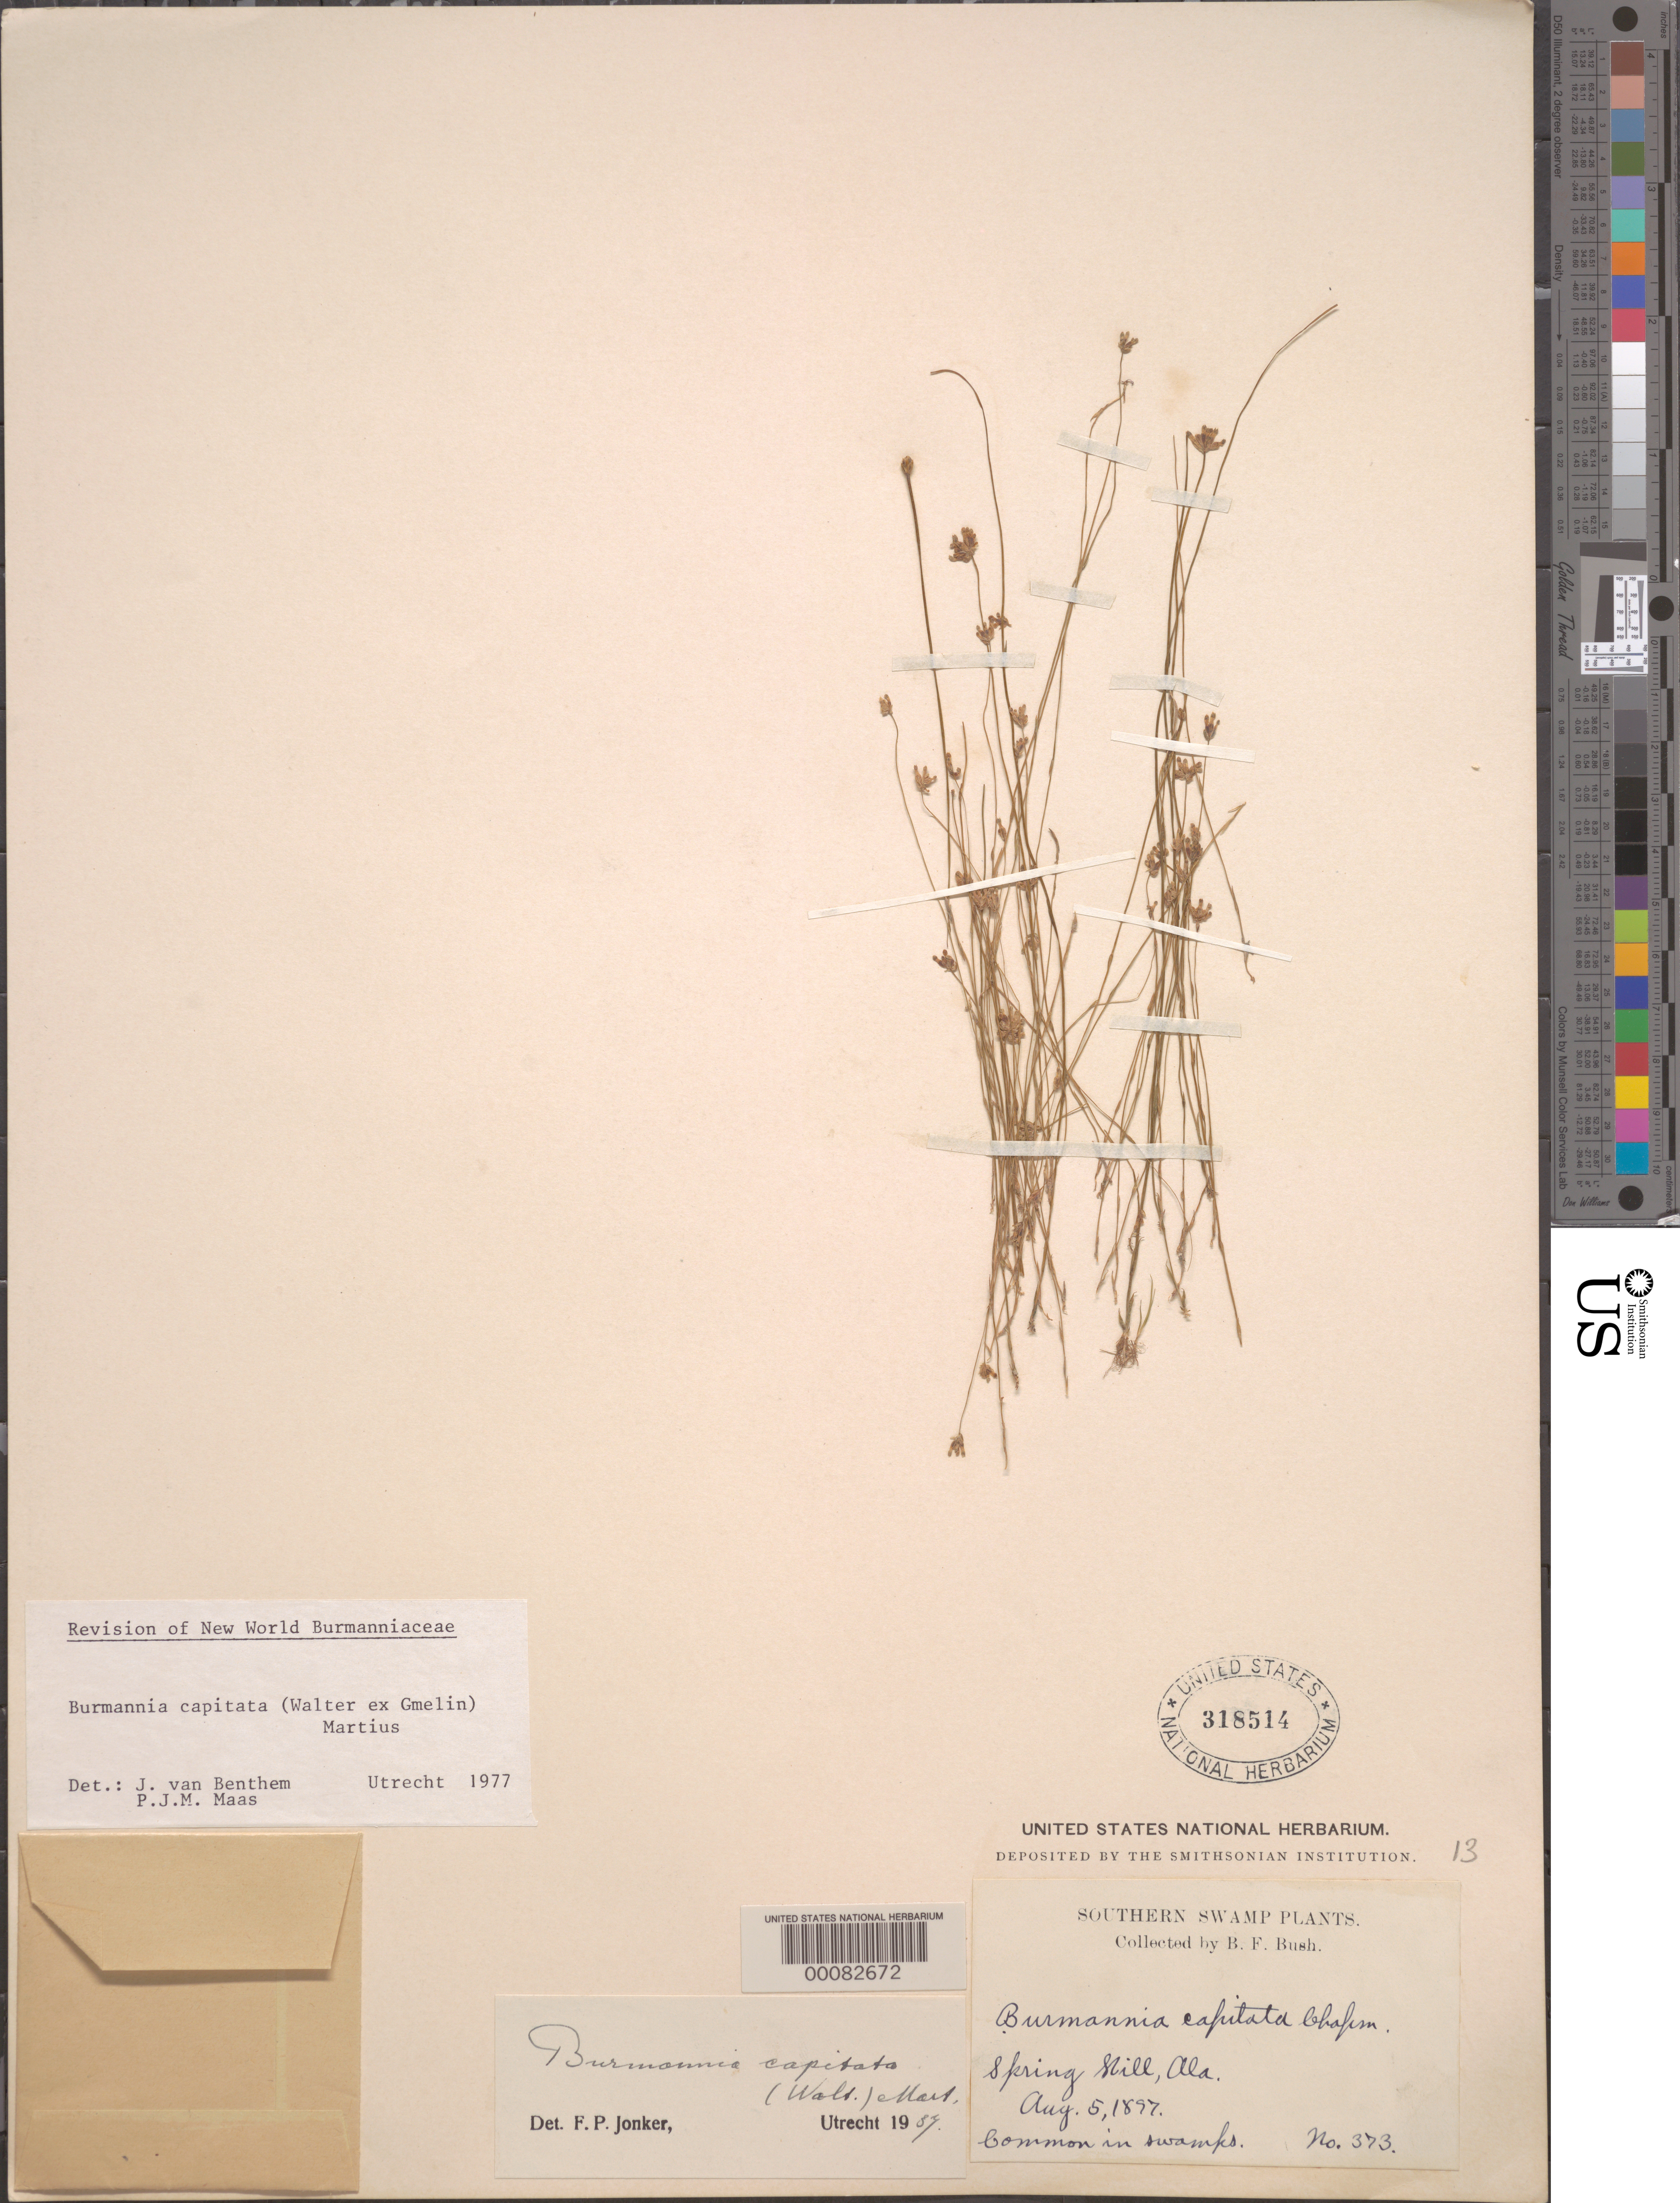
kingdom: Plantae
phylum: Tracheophyta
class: Liliopsida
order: Dioscoreales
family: Burmanniaceae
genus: Burmannia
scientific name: Burmannia capitata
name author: (Walter ex J.F. Gmel.) Mart.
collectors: B. F. Bush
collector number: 373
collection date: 1897-08-05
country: United States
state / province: Alabama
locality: Southern Swamp. Spring Hill.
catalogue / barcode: US 318514